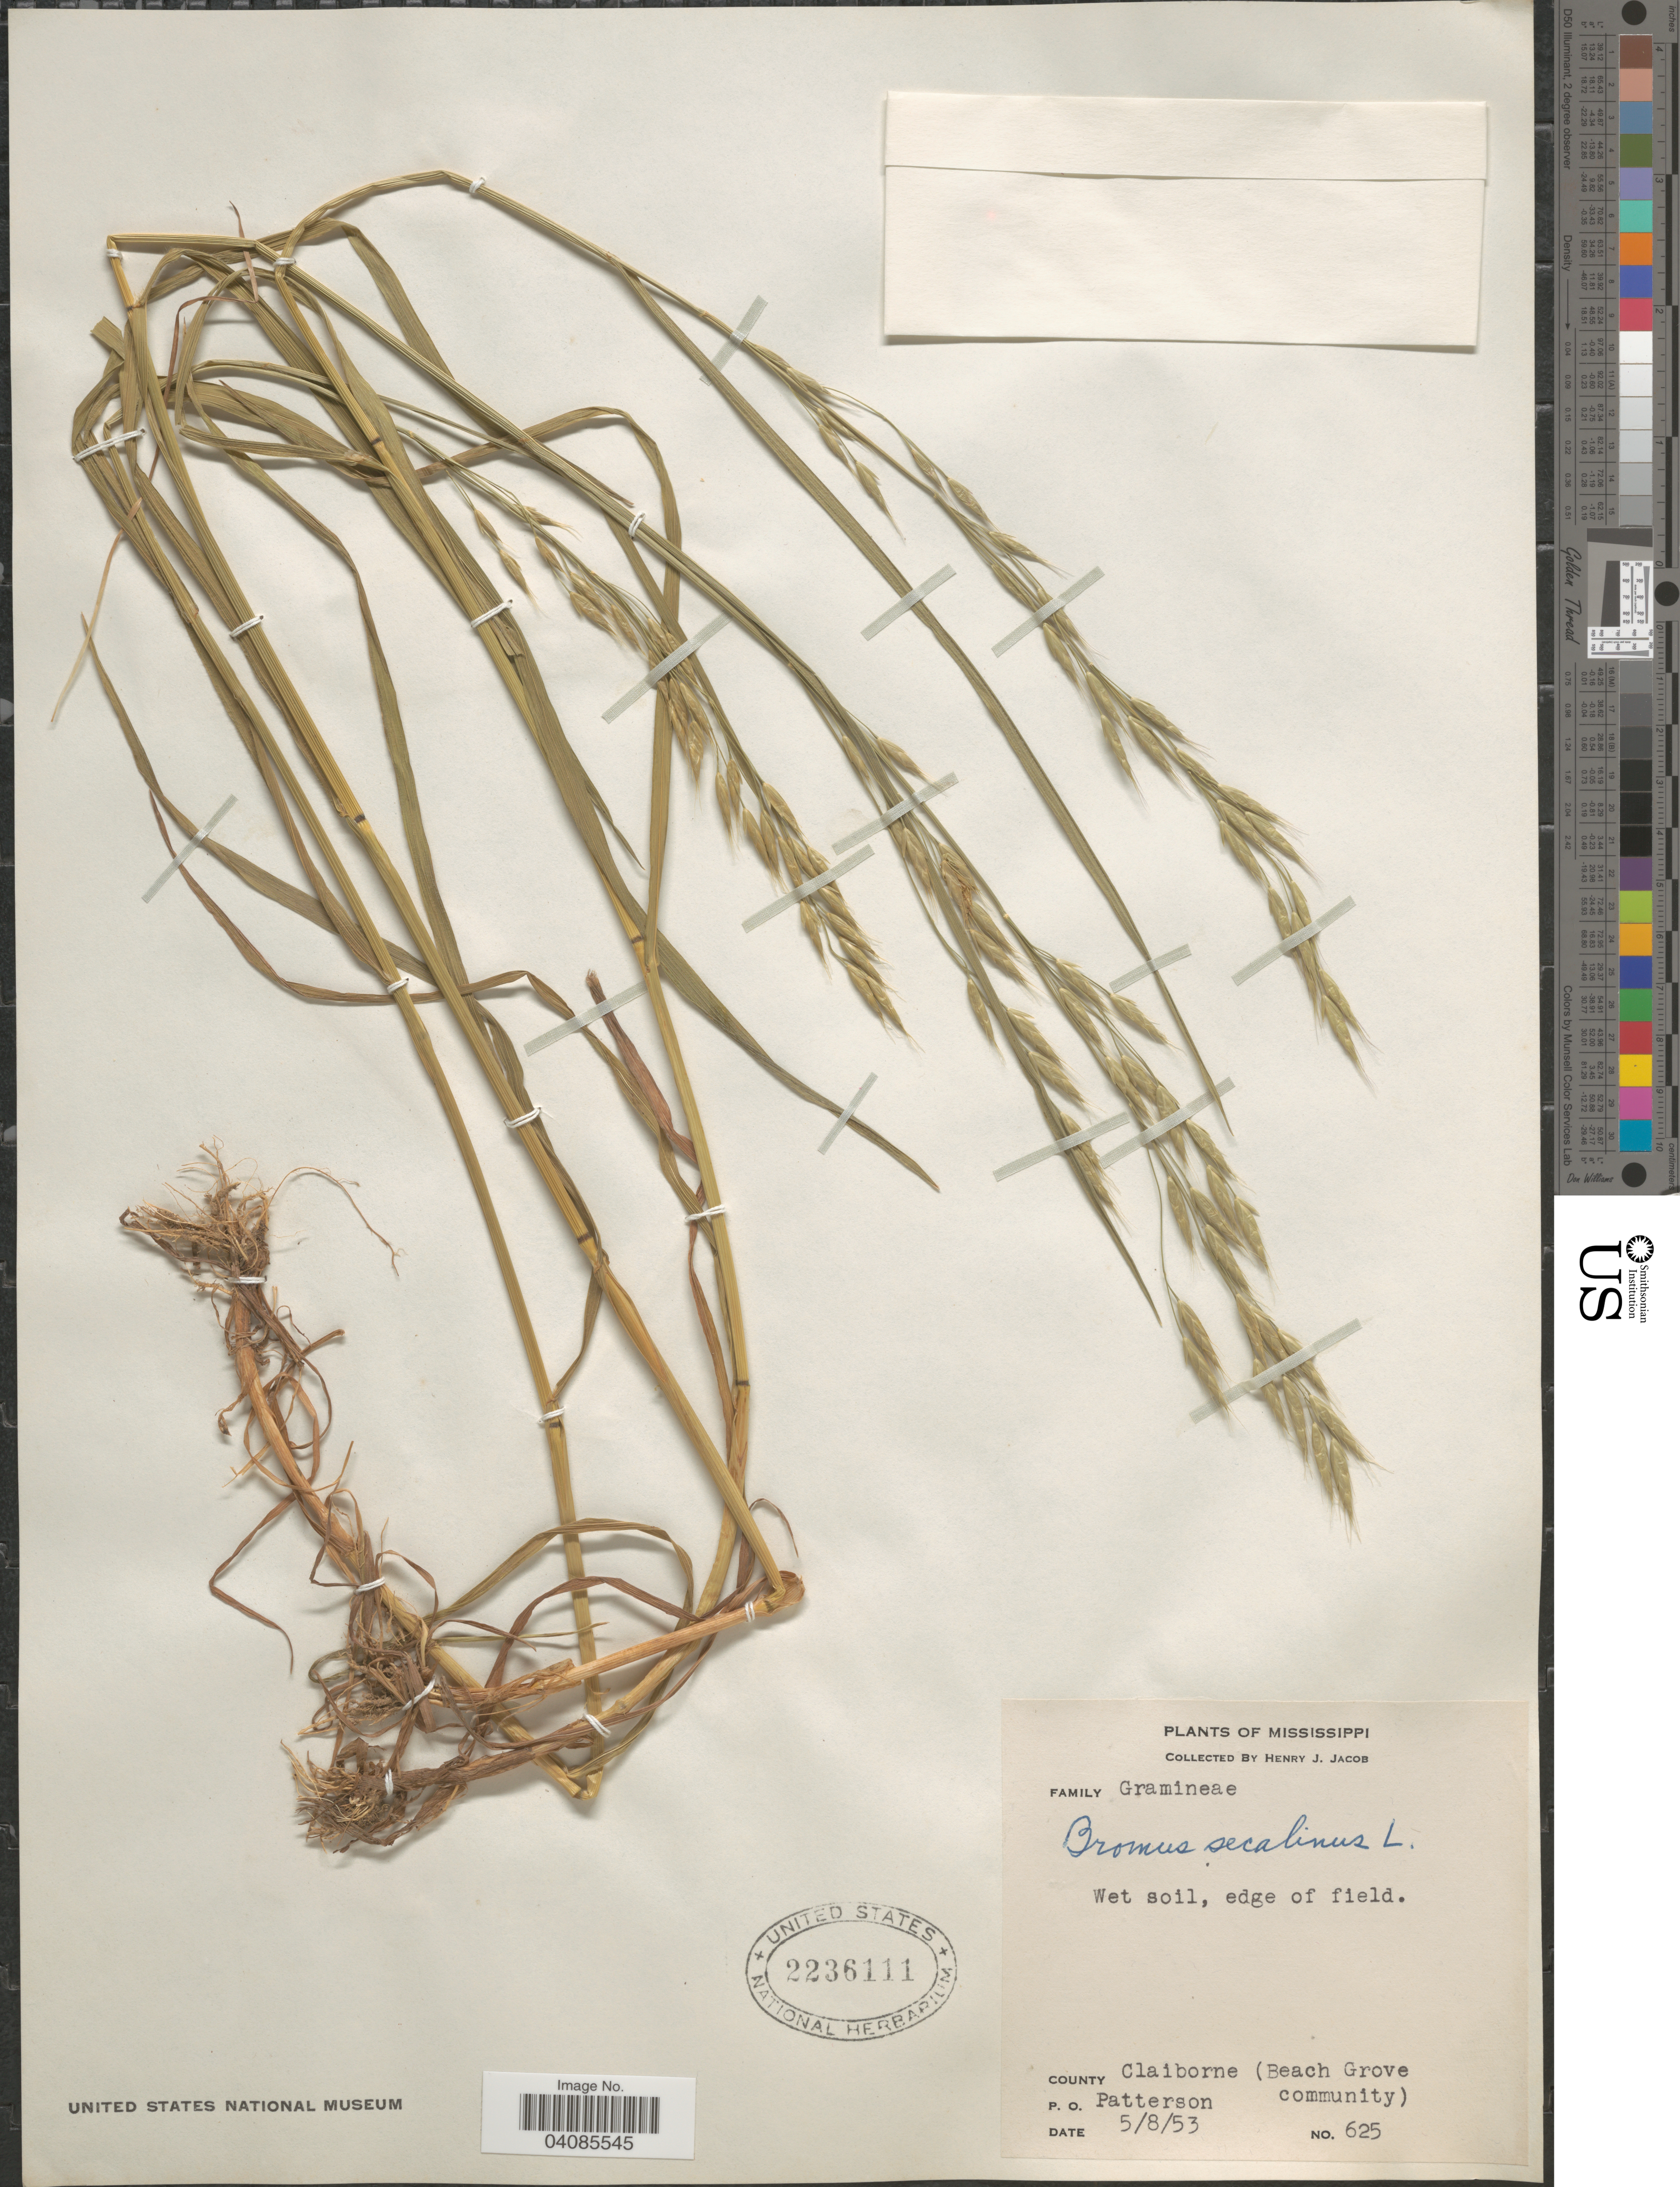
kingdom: Plantae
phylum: Tracheophyta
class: Liliopsida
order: Poales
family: Poaceae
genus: Bromus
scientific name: Bromus secalinus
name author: L.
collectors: H. Jacob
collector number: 625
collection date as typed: Transcribed d/m/y: 8/5/53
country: United States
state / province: Mississippi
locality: County Claiborne (Beach Grove community). P. O. Patterson.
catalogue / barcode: US 2236111